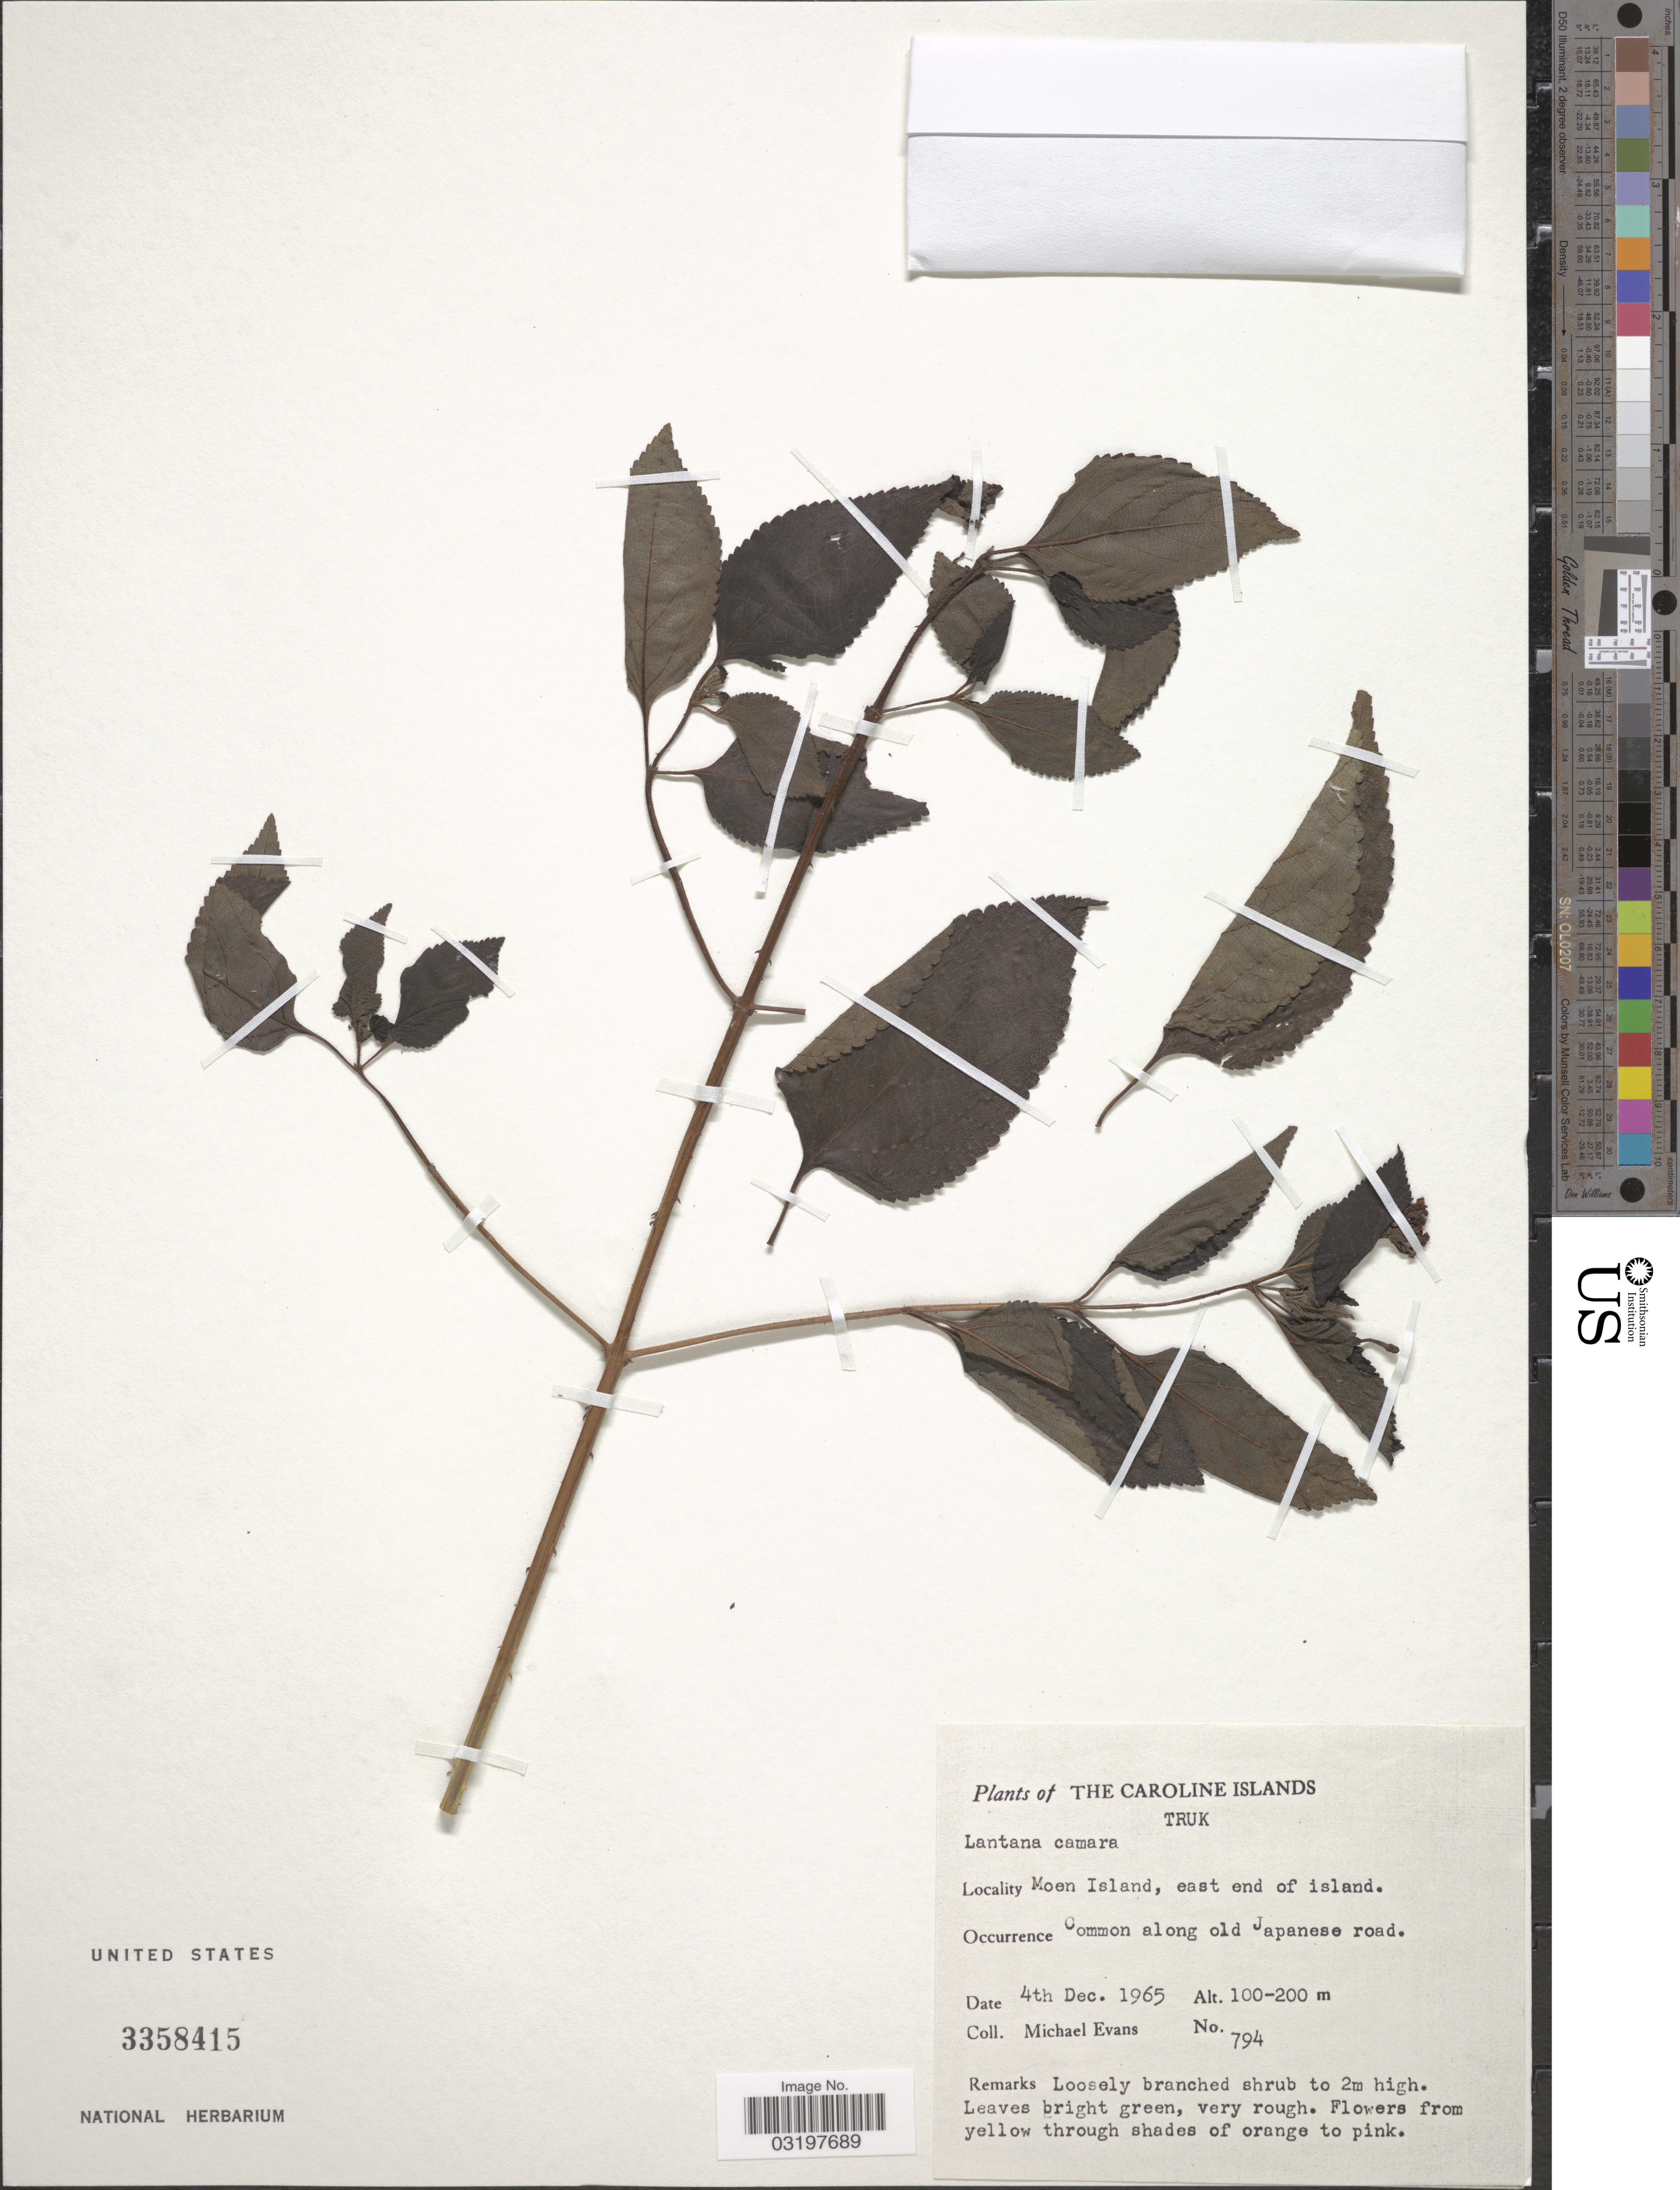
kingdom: Plantae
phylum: Tracheophyta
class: Magnoliopsida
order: Lamiales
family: Verbenaceae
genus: Lantana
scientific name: Lantana camara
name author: L.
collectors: M. Evans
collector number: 794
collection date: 1965-12-04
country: Micronesia, Federated States of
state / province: Truk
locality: The Caroline Islands, Truk, Moen Island, east end of island. Common along old Japanese road.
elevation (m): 100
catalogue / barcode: US 3358415